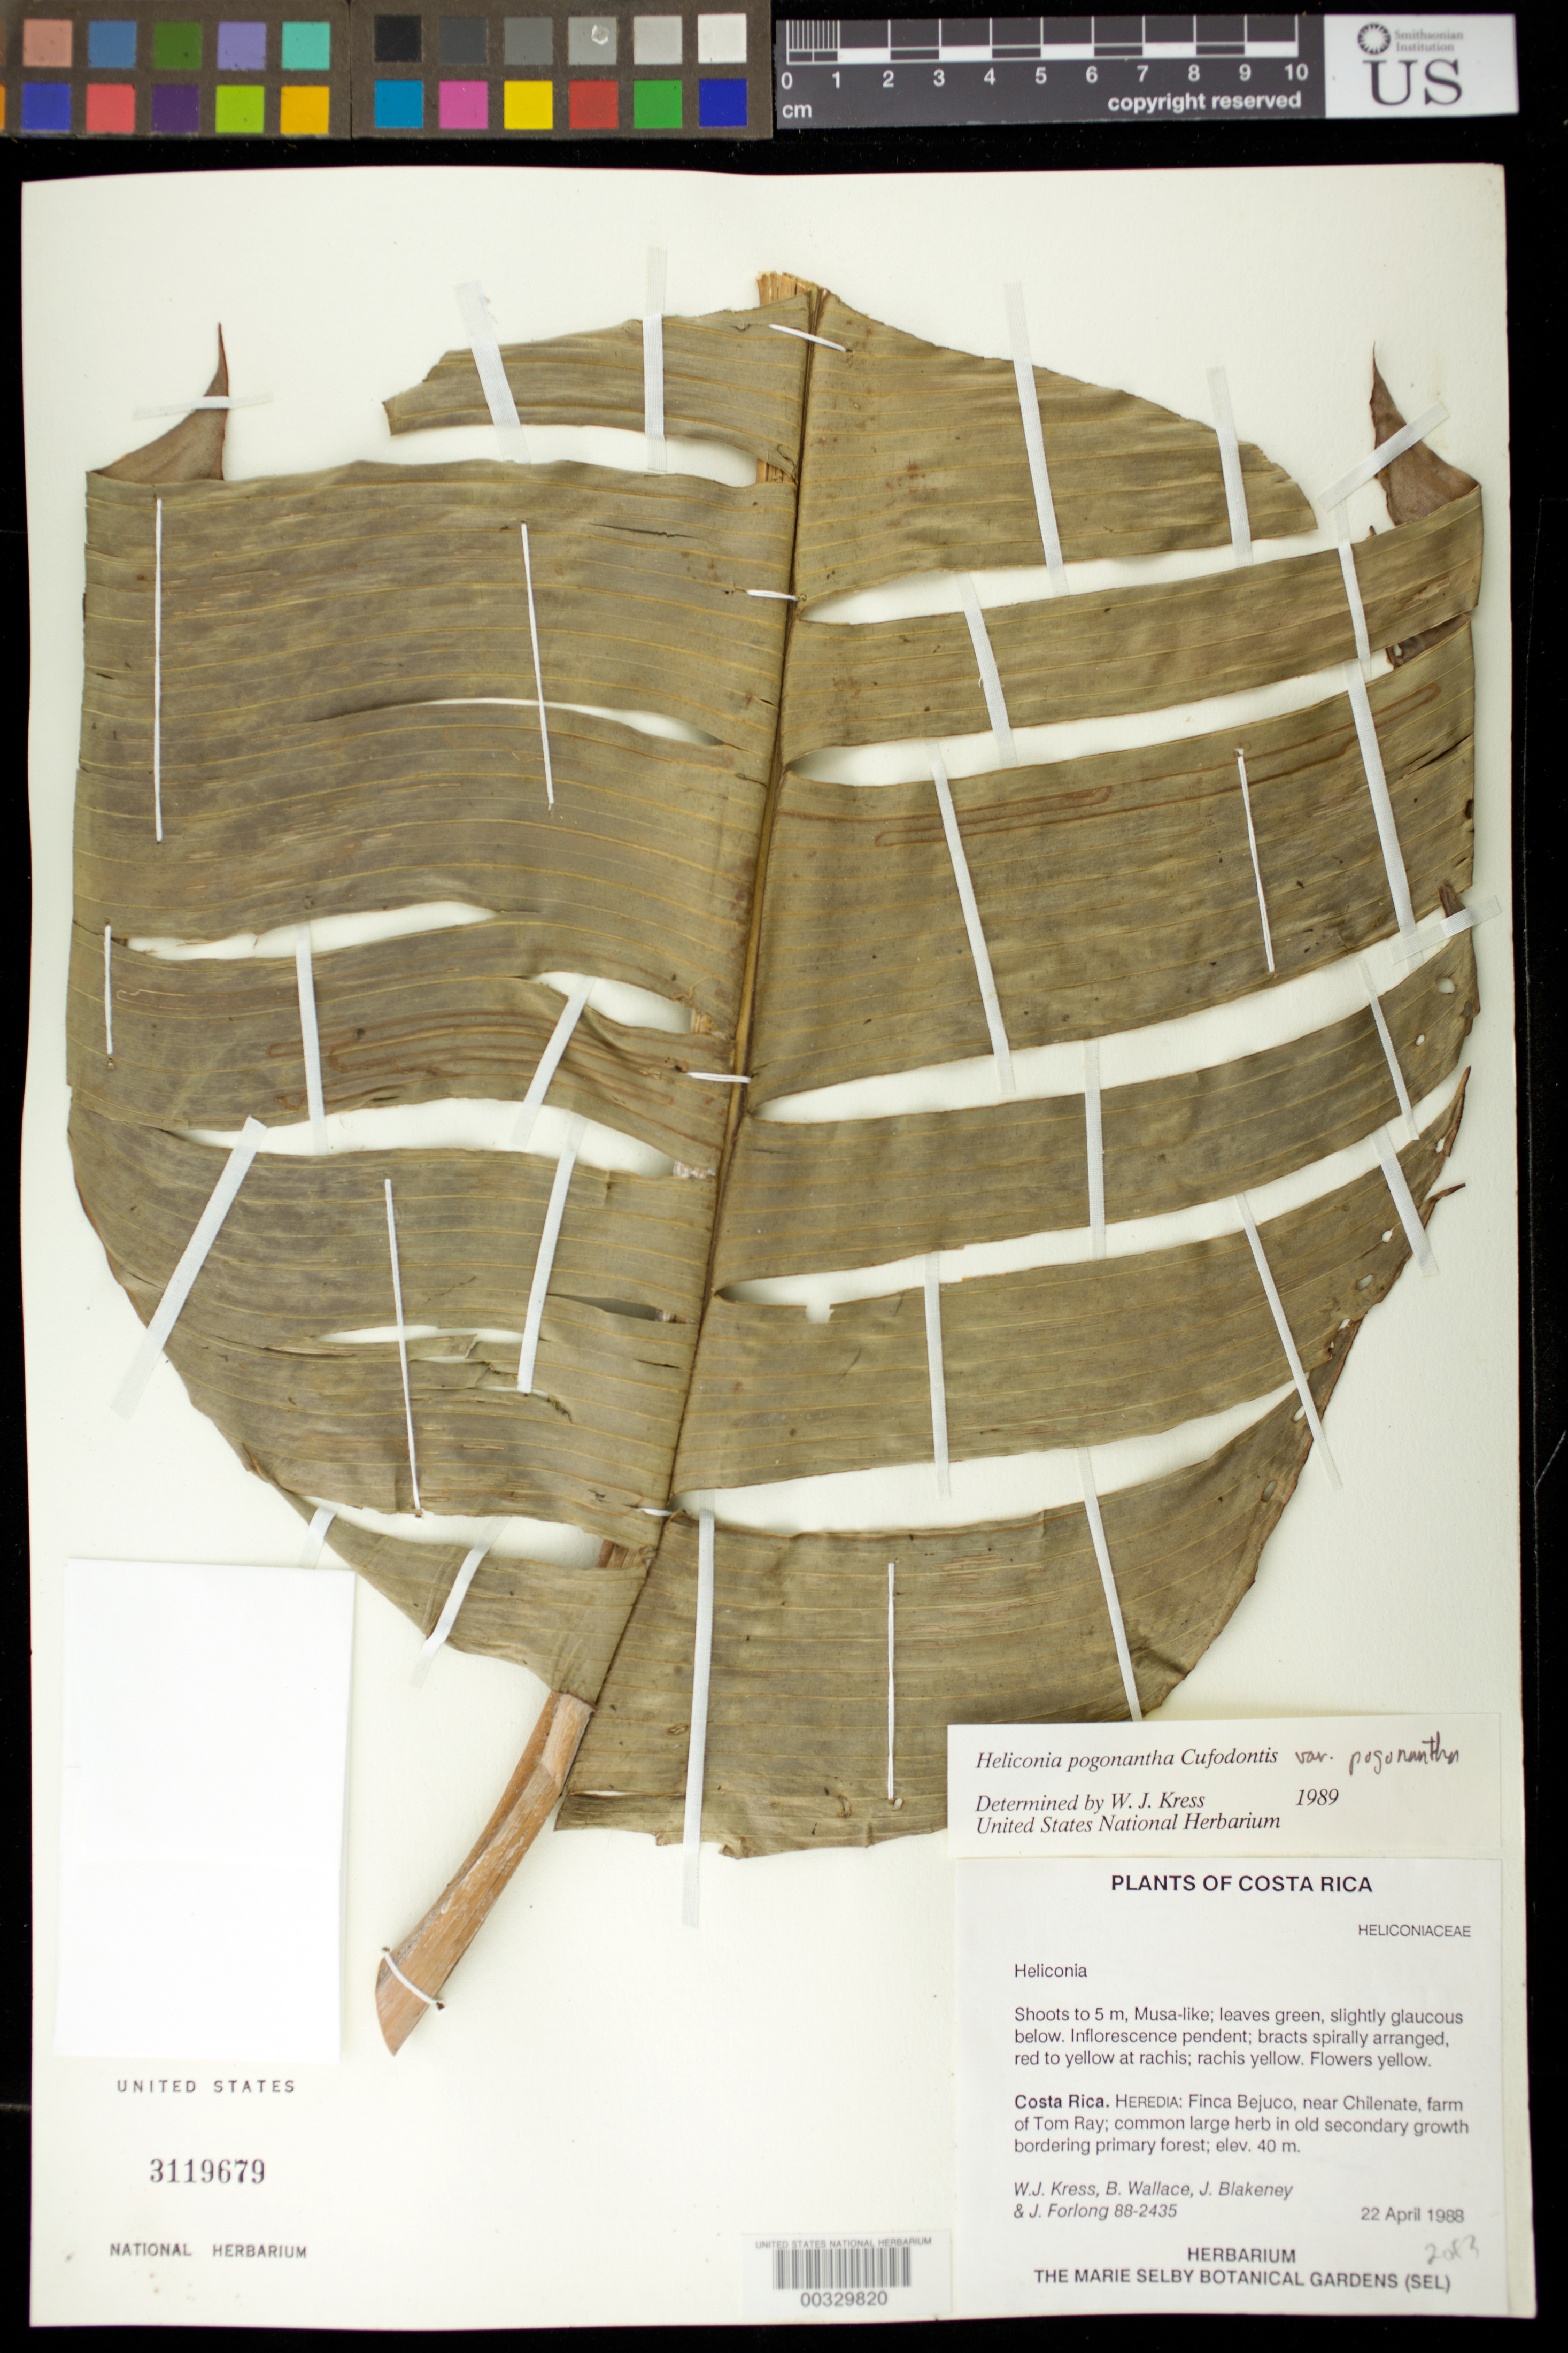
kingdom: Plantae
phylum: Tracheophyta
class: Liliopsida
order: Zingiberales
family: Heliconiaceae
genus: Heliconia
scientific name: Heliconia pogonantha var. pogonantha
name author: Cufod.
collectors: W. J. Kress, B. Wallace, J. Blakeney & J. Forlong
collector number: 88-2435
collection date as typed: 22 Apr 1988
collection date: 1988-04-22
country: Costa Rica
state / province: Heredia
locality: Finca bejuco, near chilenate, farm of tom ray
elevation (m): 40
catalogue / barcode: US 3119679